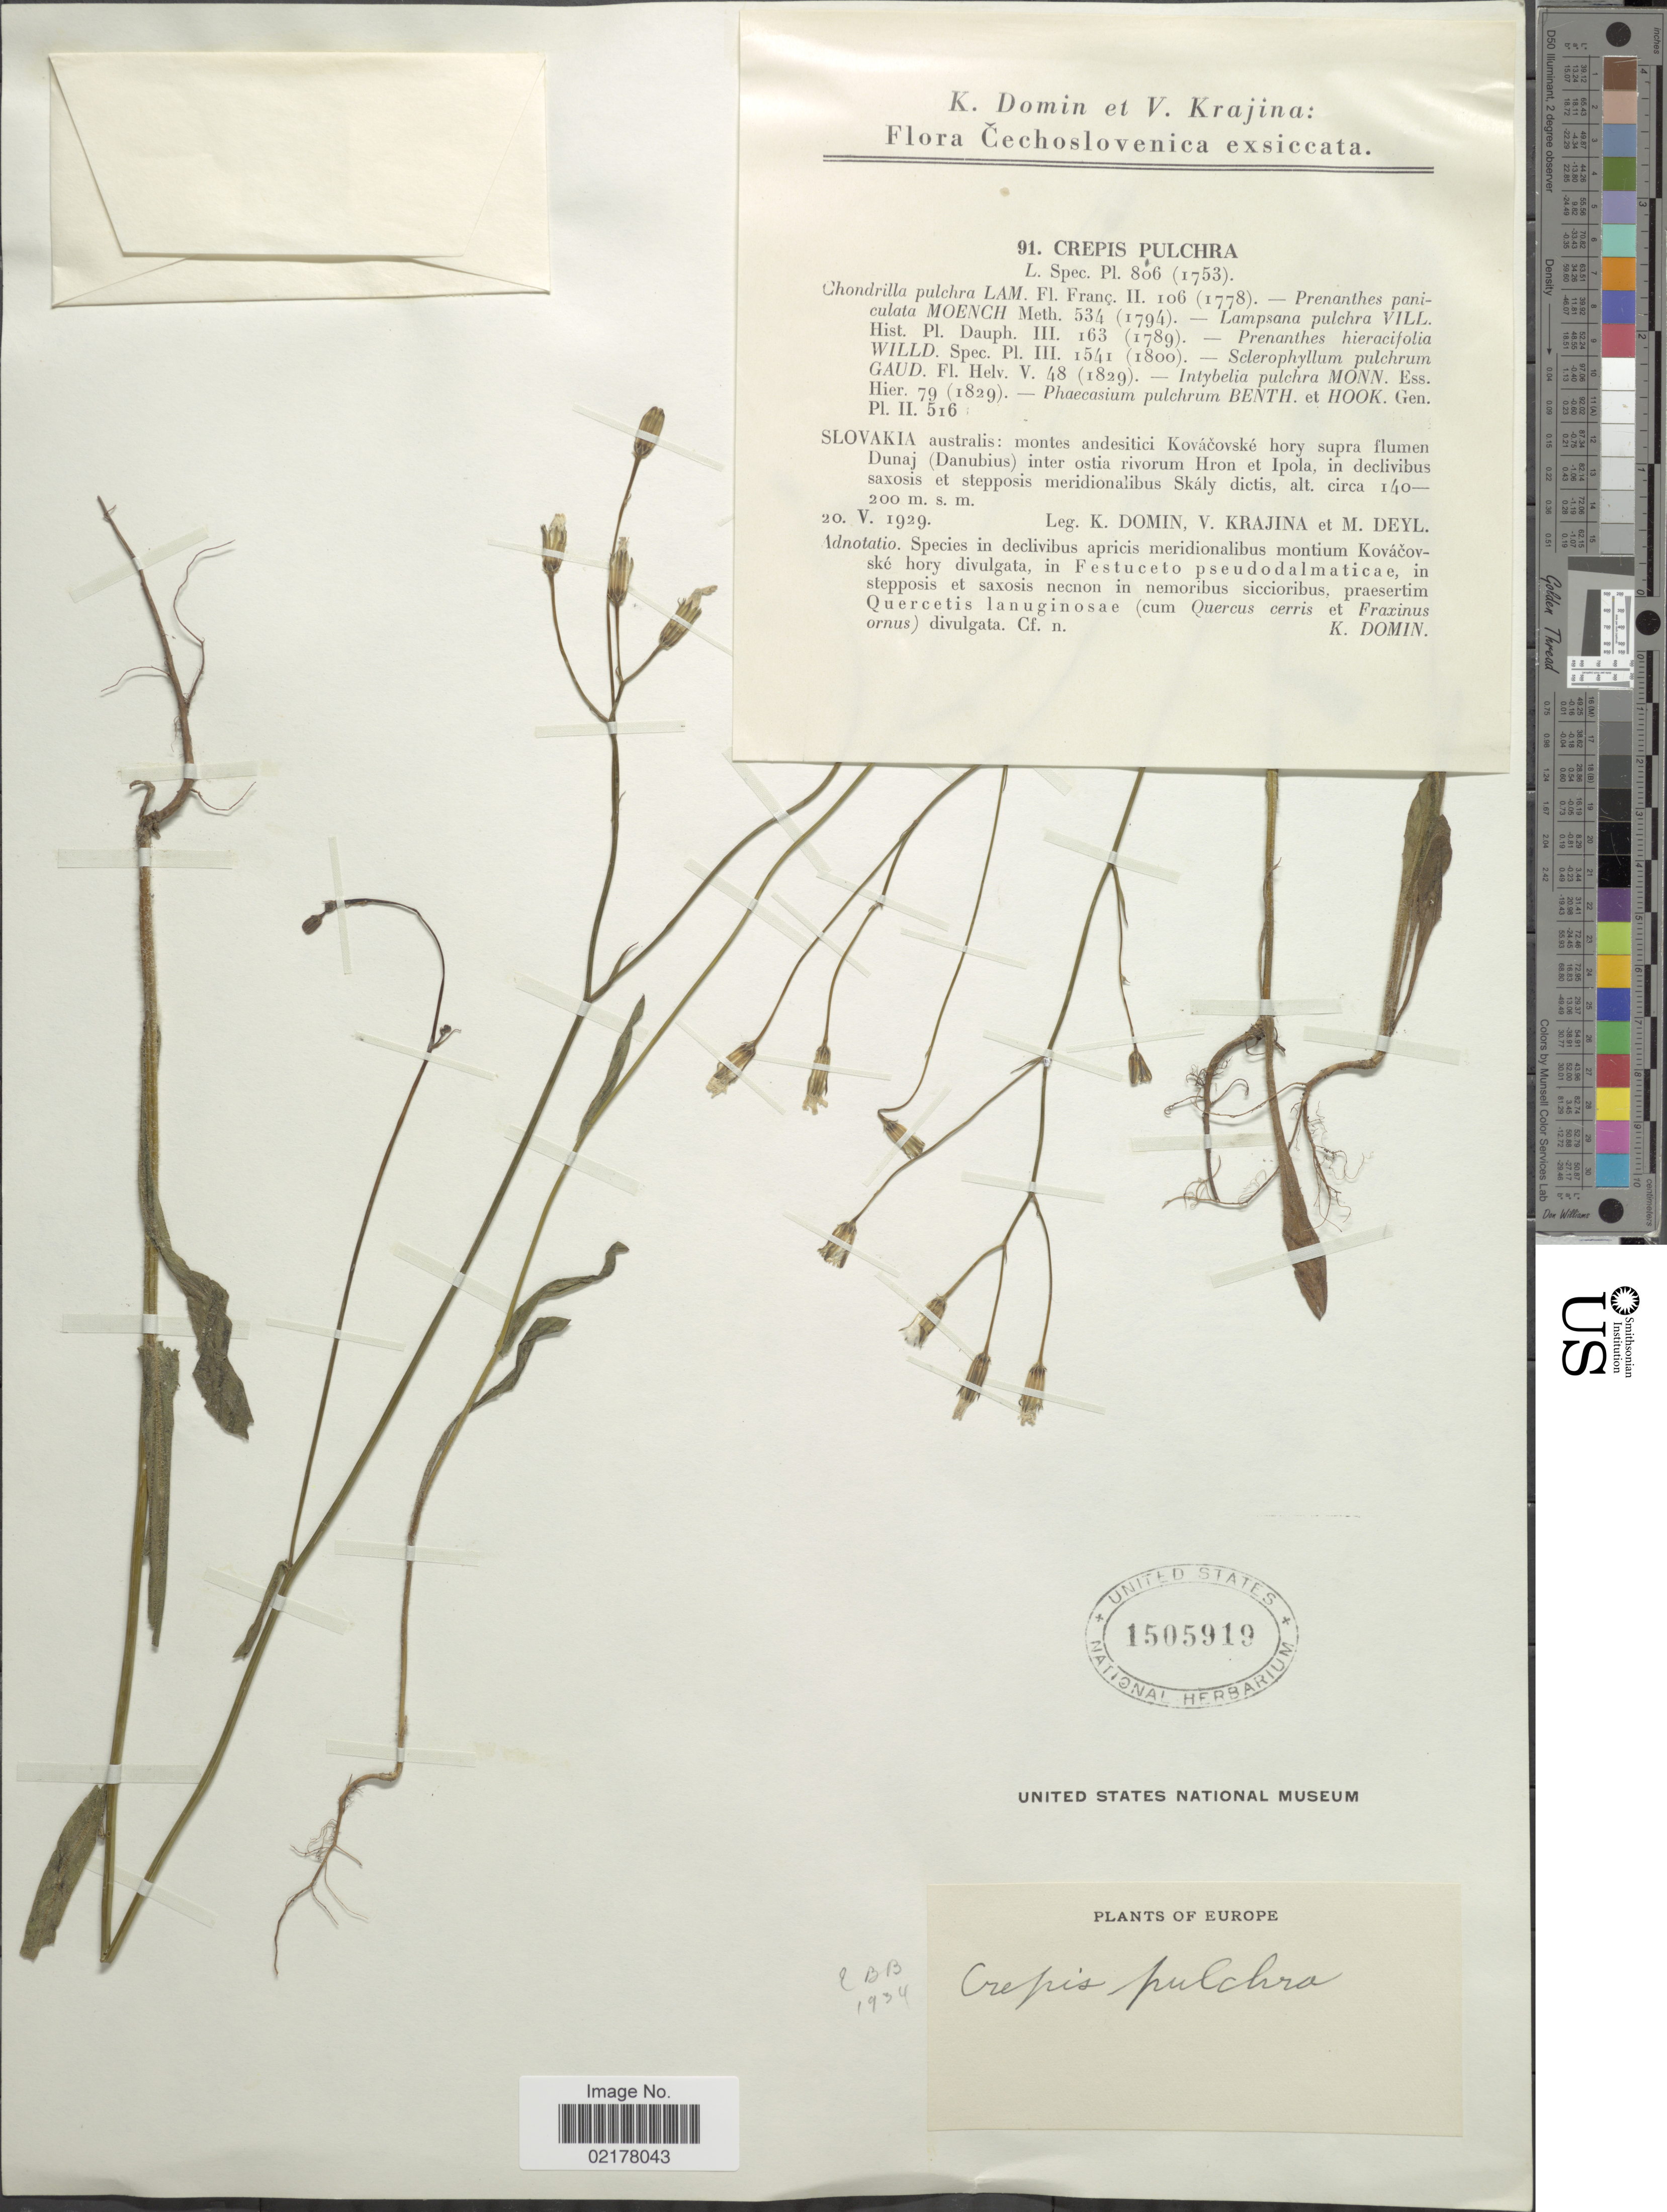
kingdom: Plantae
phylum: Tracheophyta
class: Magnoliopsida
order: Asterales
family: Asteraceae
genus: Crepis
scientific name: Crepis pulchra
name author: L.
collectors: K. Domin, V. Krajina & M. Deyl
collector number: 91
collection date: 1929-05-20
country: Slovakia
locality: Cechoslovenica. Slovakia australis: montes andesitici Kovácovské hory supra flumen Dunaj (Danubius) inter ostia rivorum Hron et Ipola, in declivibus saxosis et stepposis meridionalis Skály dictis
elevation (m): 140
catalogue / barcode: US 1505919